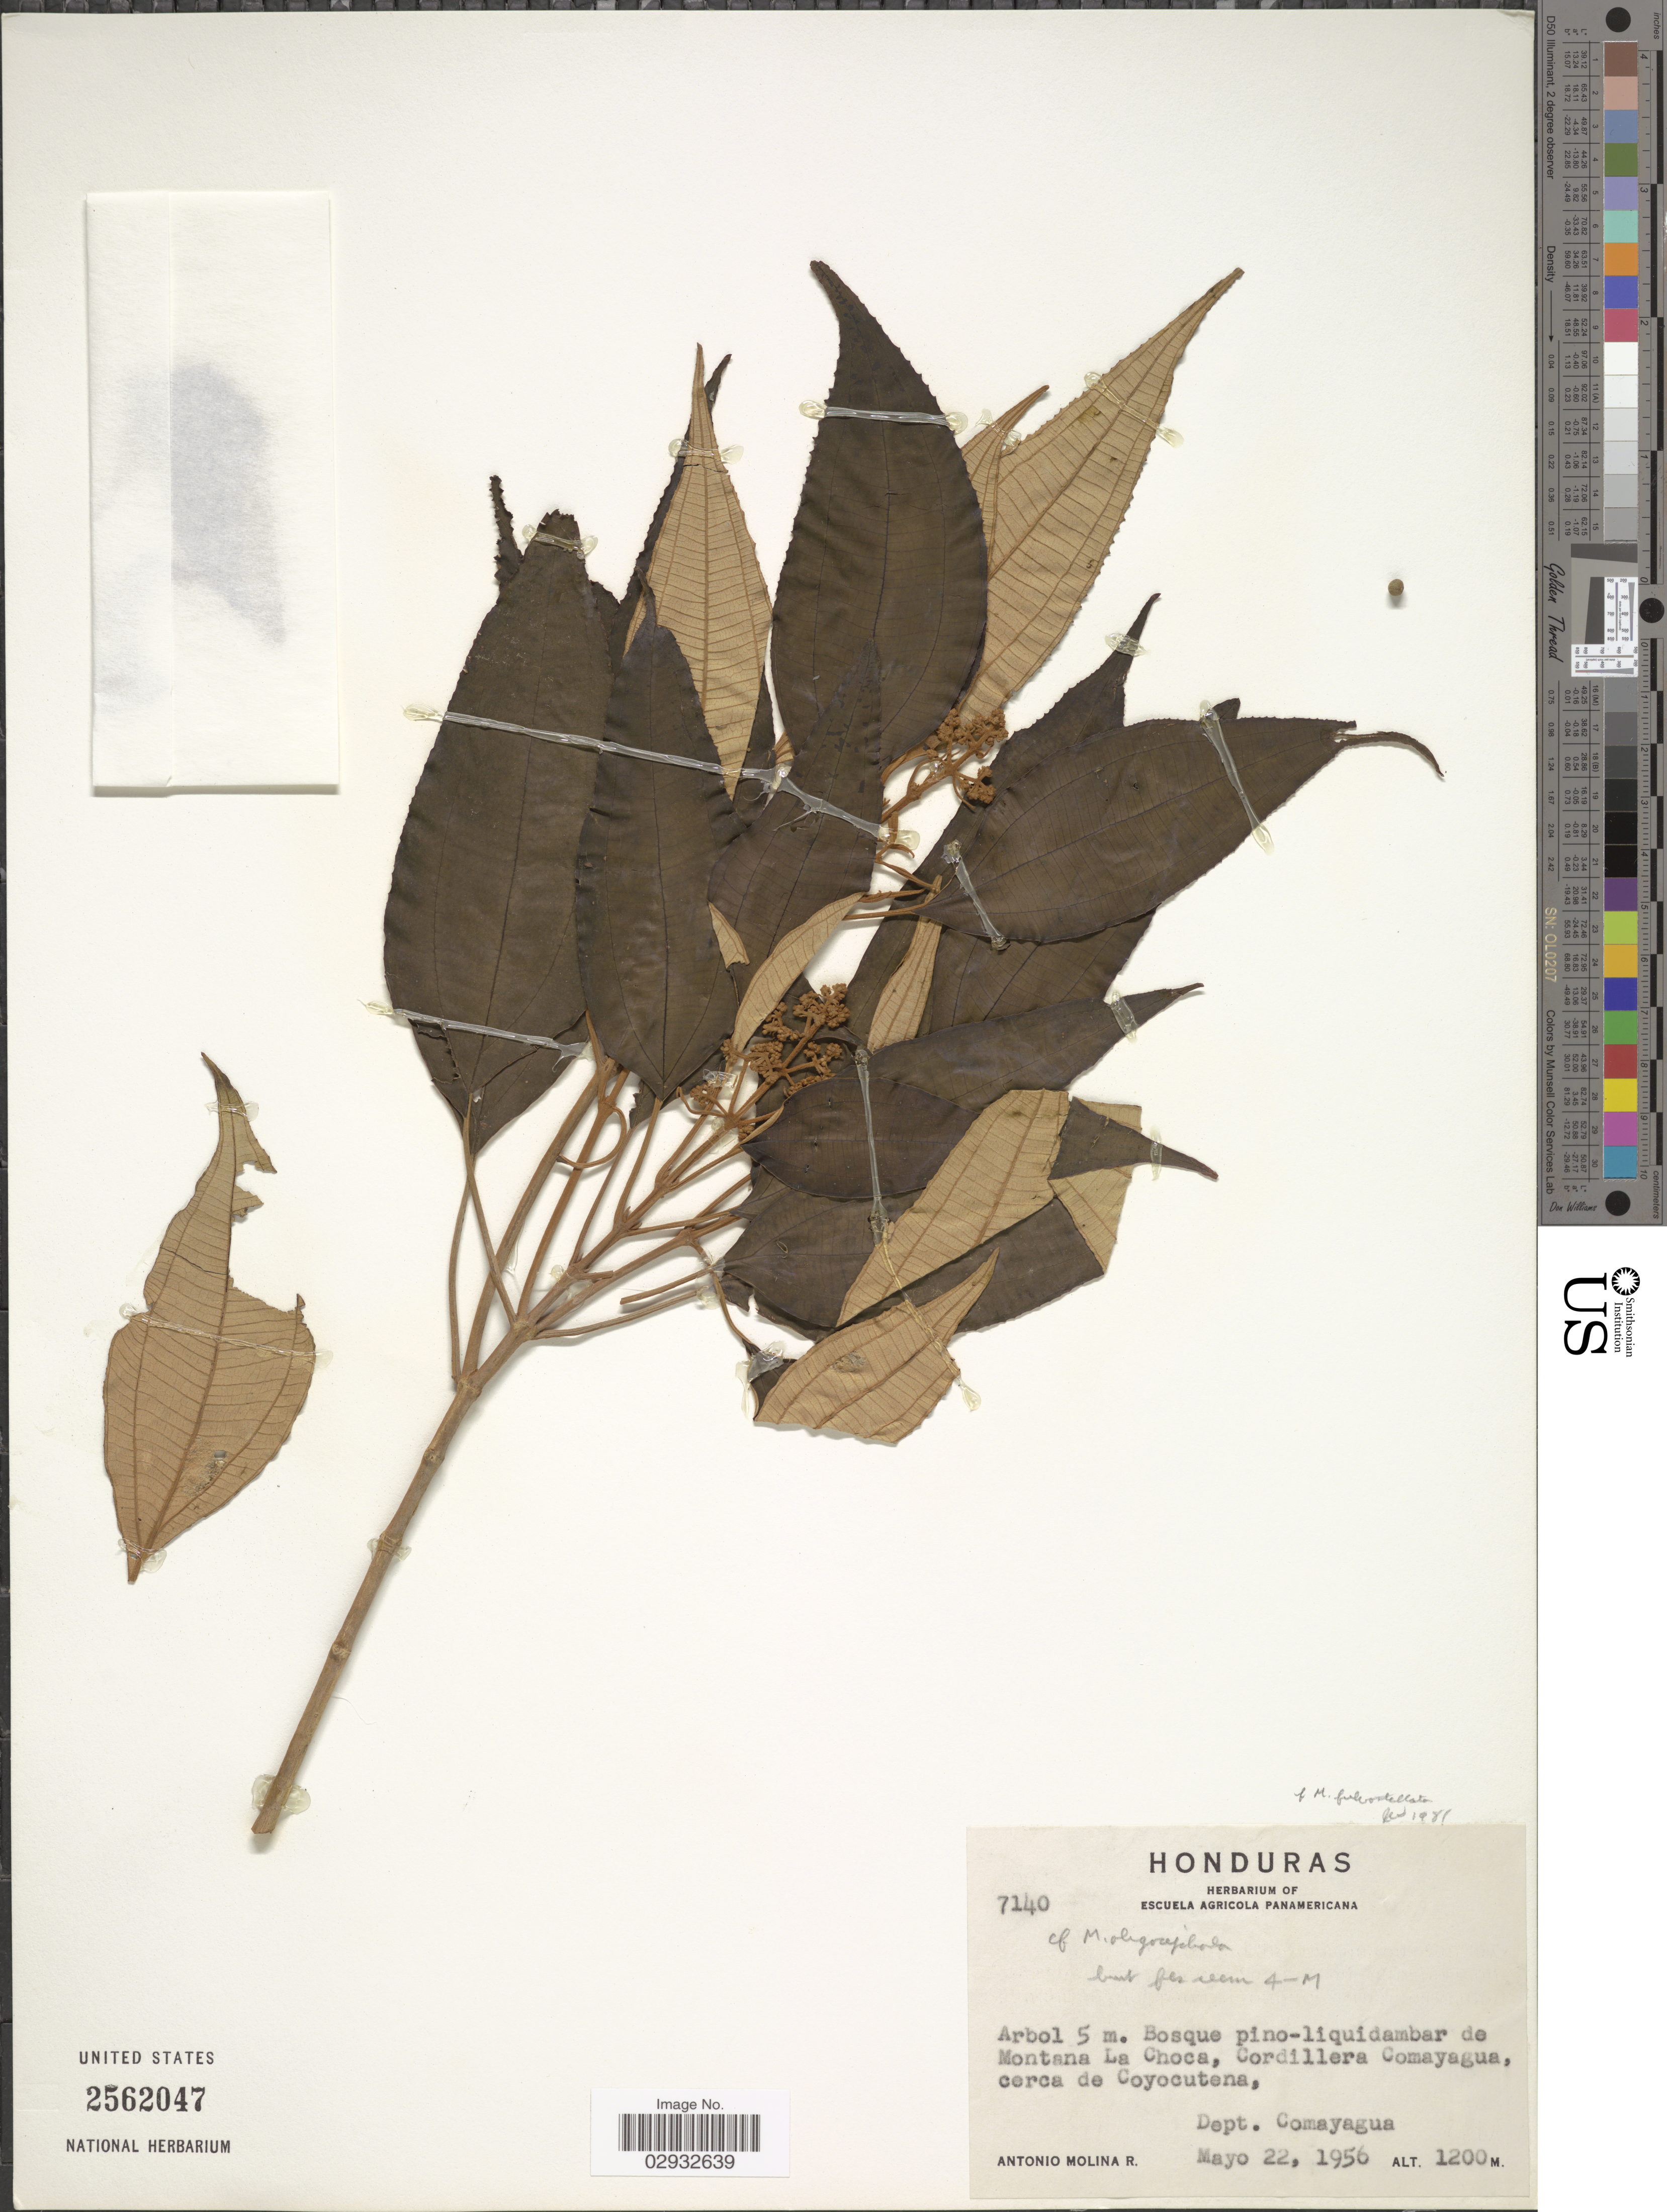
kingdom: Plantae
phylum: Tracheophyta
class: Magnoliopsida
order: Myrtales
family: Melastomataceae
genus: Miconia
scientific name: Miconia fulvostellata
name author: L.O. Williams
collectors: A. Molina R.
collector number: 7140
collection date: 1956-05-22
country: Honduras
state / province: Comayagua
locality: Montana La Choca, Cordillera Comayagua, cerca de Coyocutena, Dept. Comayagua.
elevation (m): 1200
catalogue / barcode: US 2562047